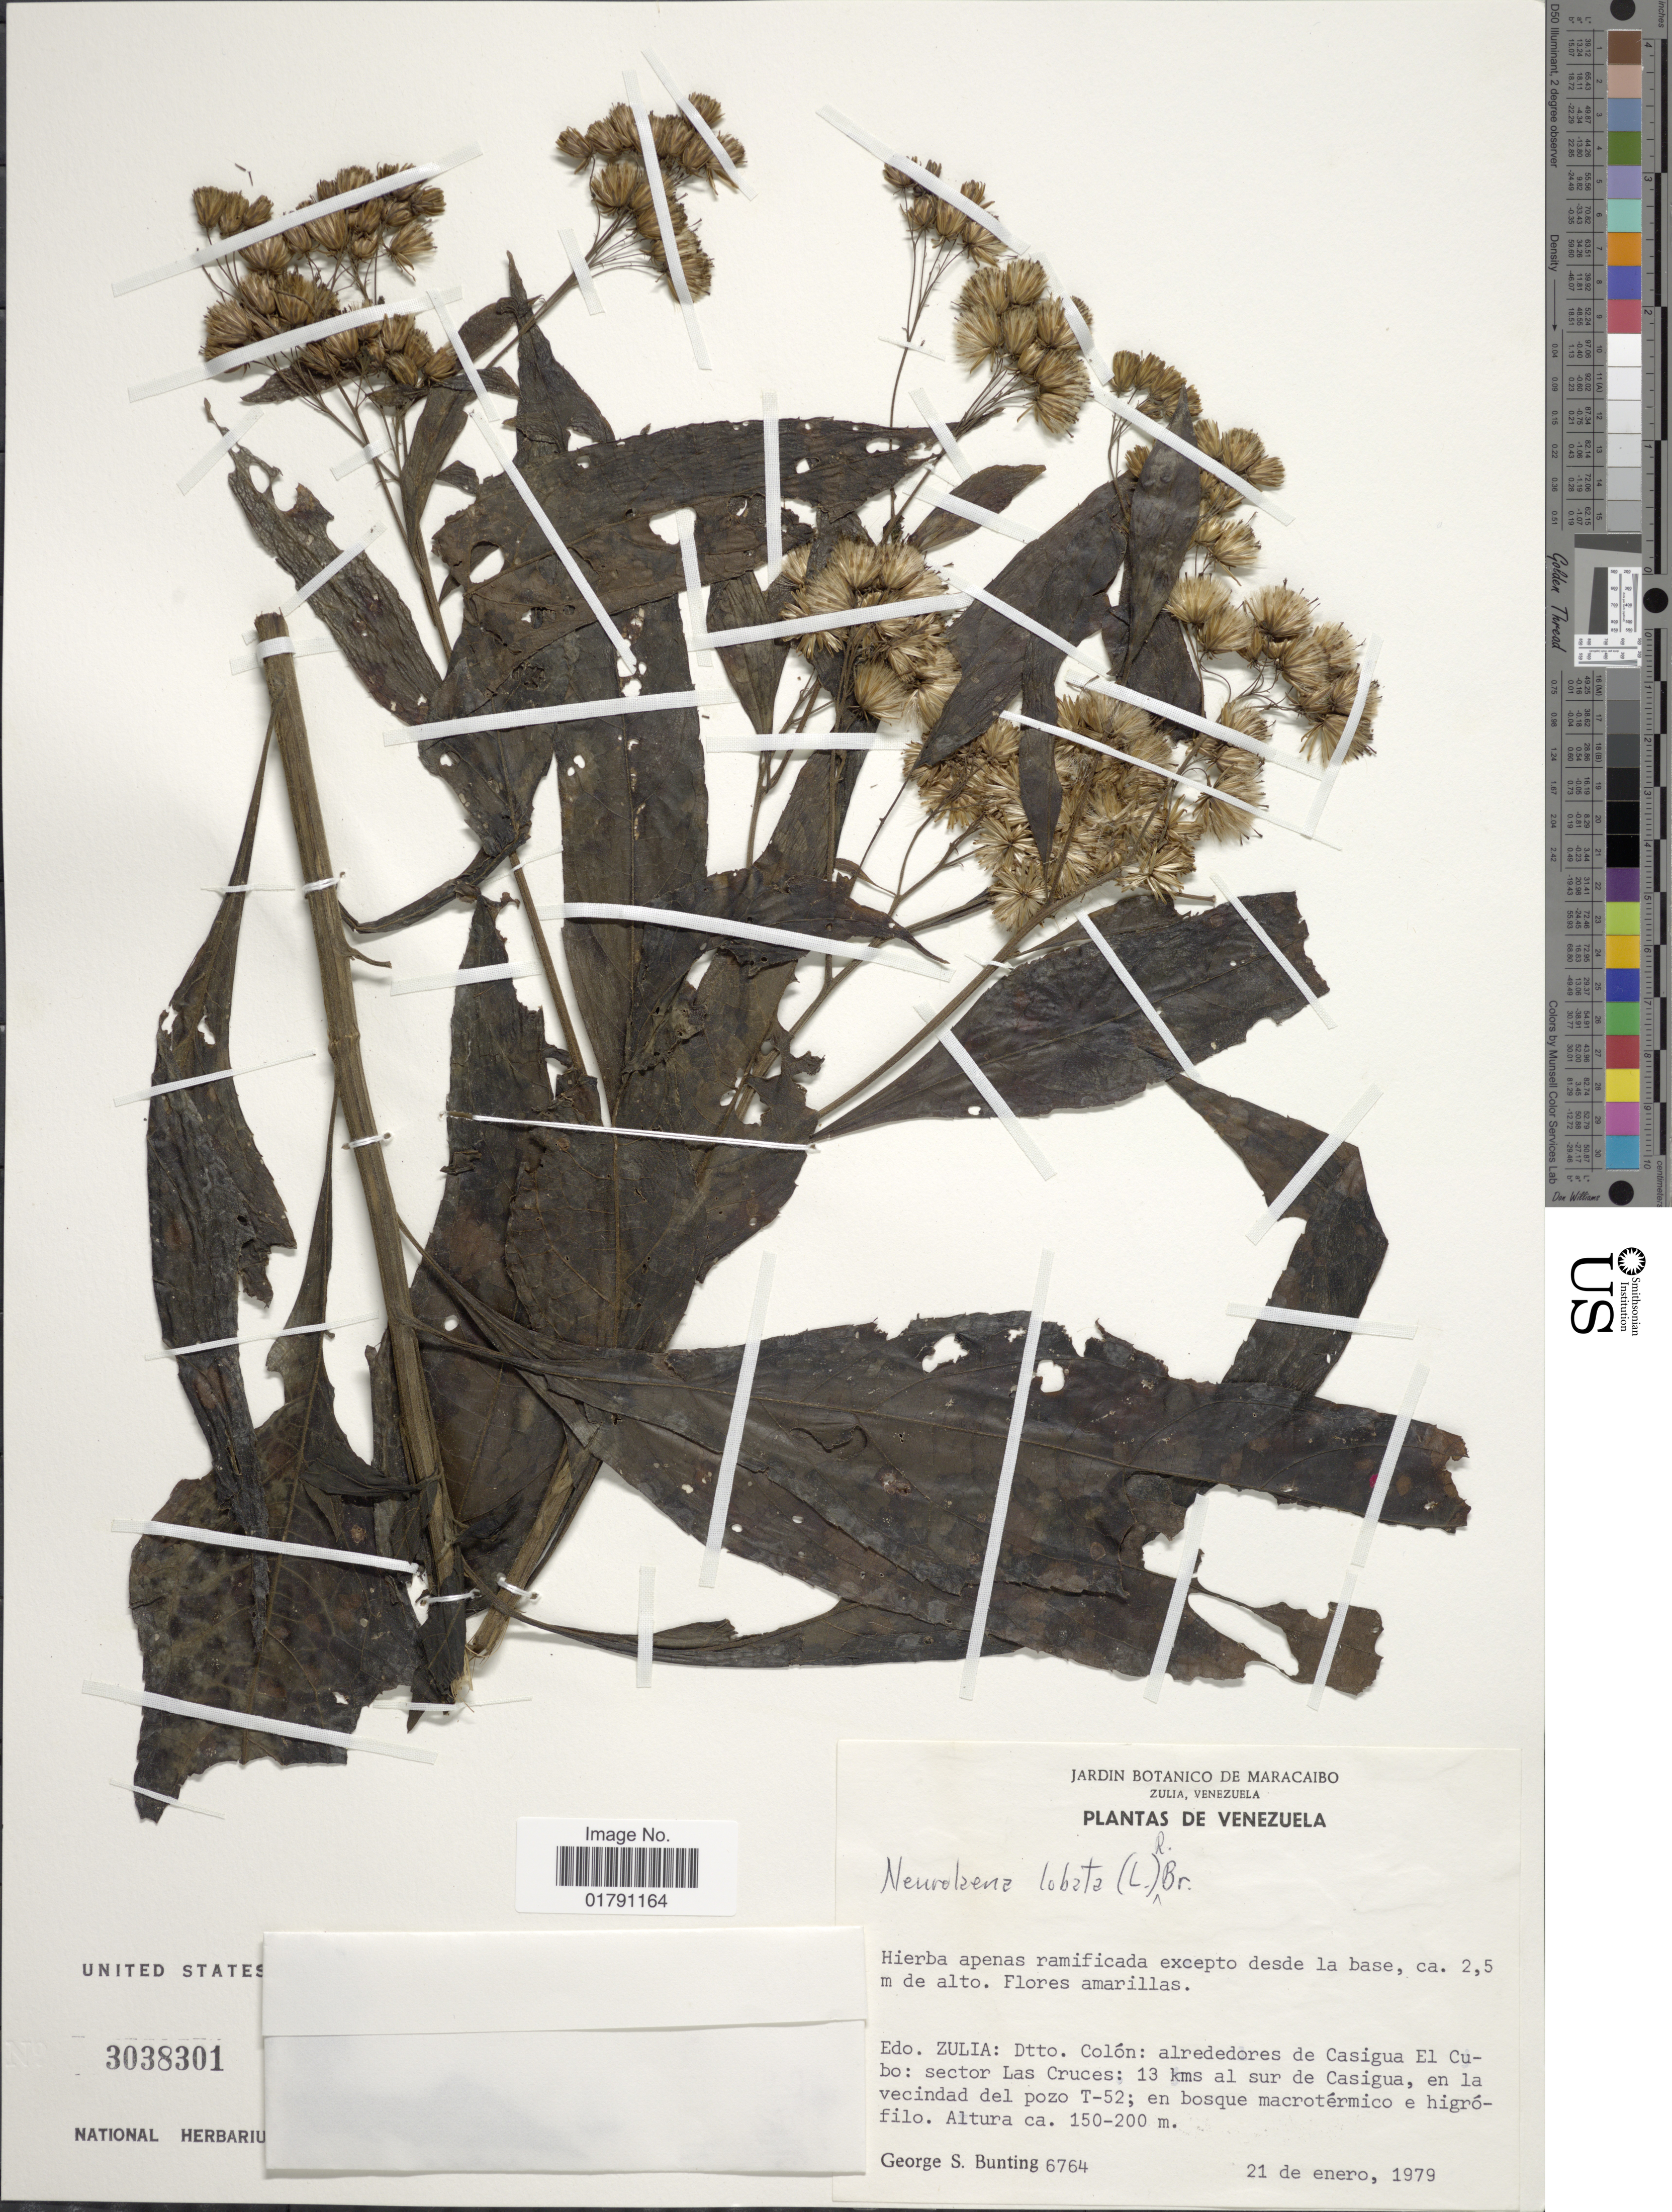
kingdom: Plantae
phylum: Tracheophyta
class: Magnoliopsida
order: Asterales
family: Asteraceae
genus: Neurolaena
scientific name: Neurolaena lobata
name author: (L.) R. Br. ex Cass.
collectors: G. S. Bunting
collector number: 6764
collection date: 1979-01-21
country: Venezuela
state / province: Zulia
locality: Dtto. Colon, alrededores de Casigua El Cubo, sector Las Cruces, 13 kms al sur de Casigua, en la vecindad del pozo T-52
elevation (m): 150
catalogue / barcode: US 3038301